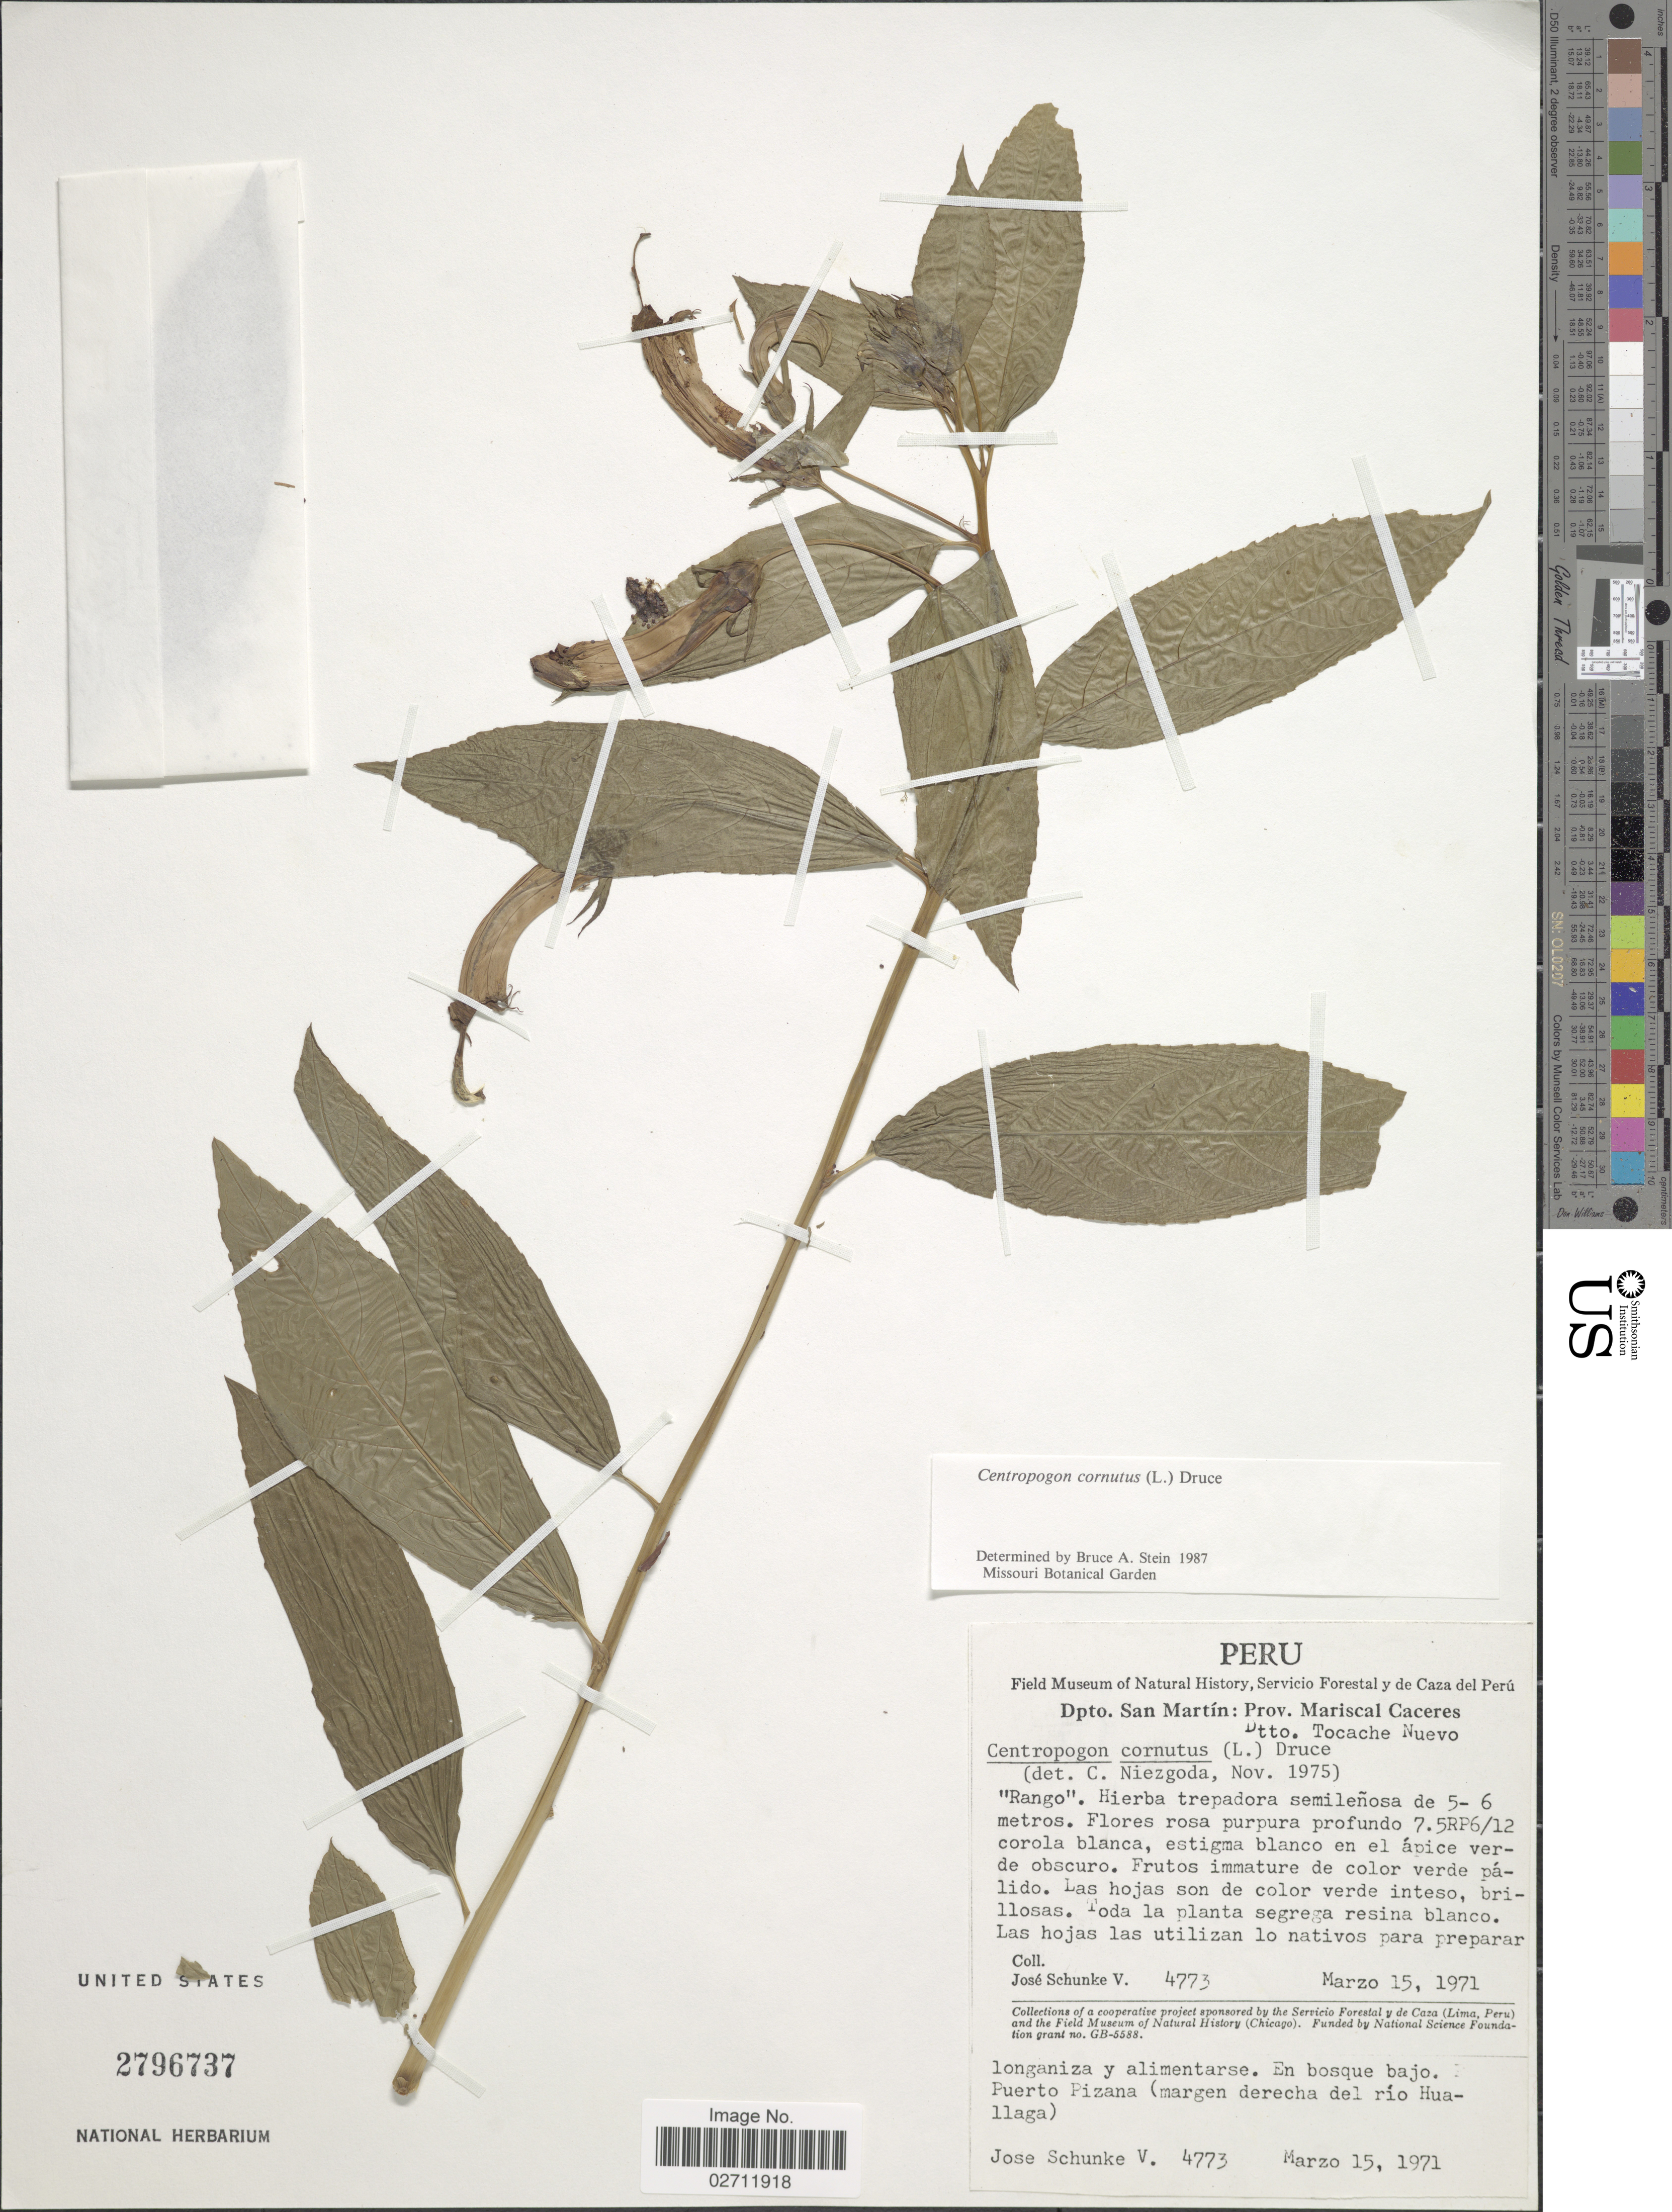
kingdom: Plantae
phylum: Tracheophyta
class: Magnoliopsida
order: Asterales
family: Campanulaceae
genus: Centropogon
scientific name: Centropogon cornutus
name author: (L.) Druce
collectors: J. Schunke Vigo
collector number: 4773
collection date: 1971-03-15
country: Peru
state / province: San Martín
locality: Prov. Mariscal Caceres, Dtto. Tocache Nuevo, en boque bajo, Puerto Pizana (margen derecha del rio Huallaga).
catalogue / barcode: US 2796737